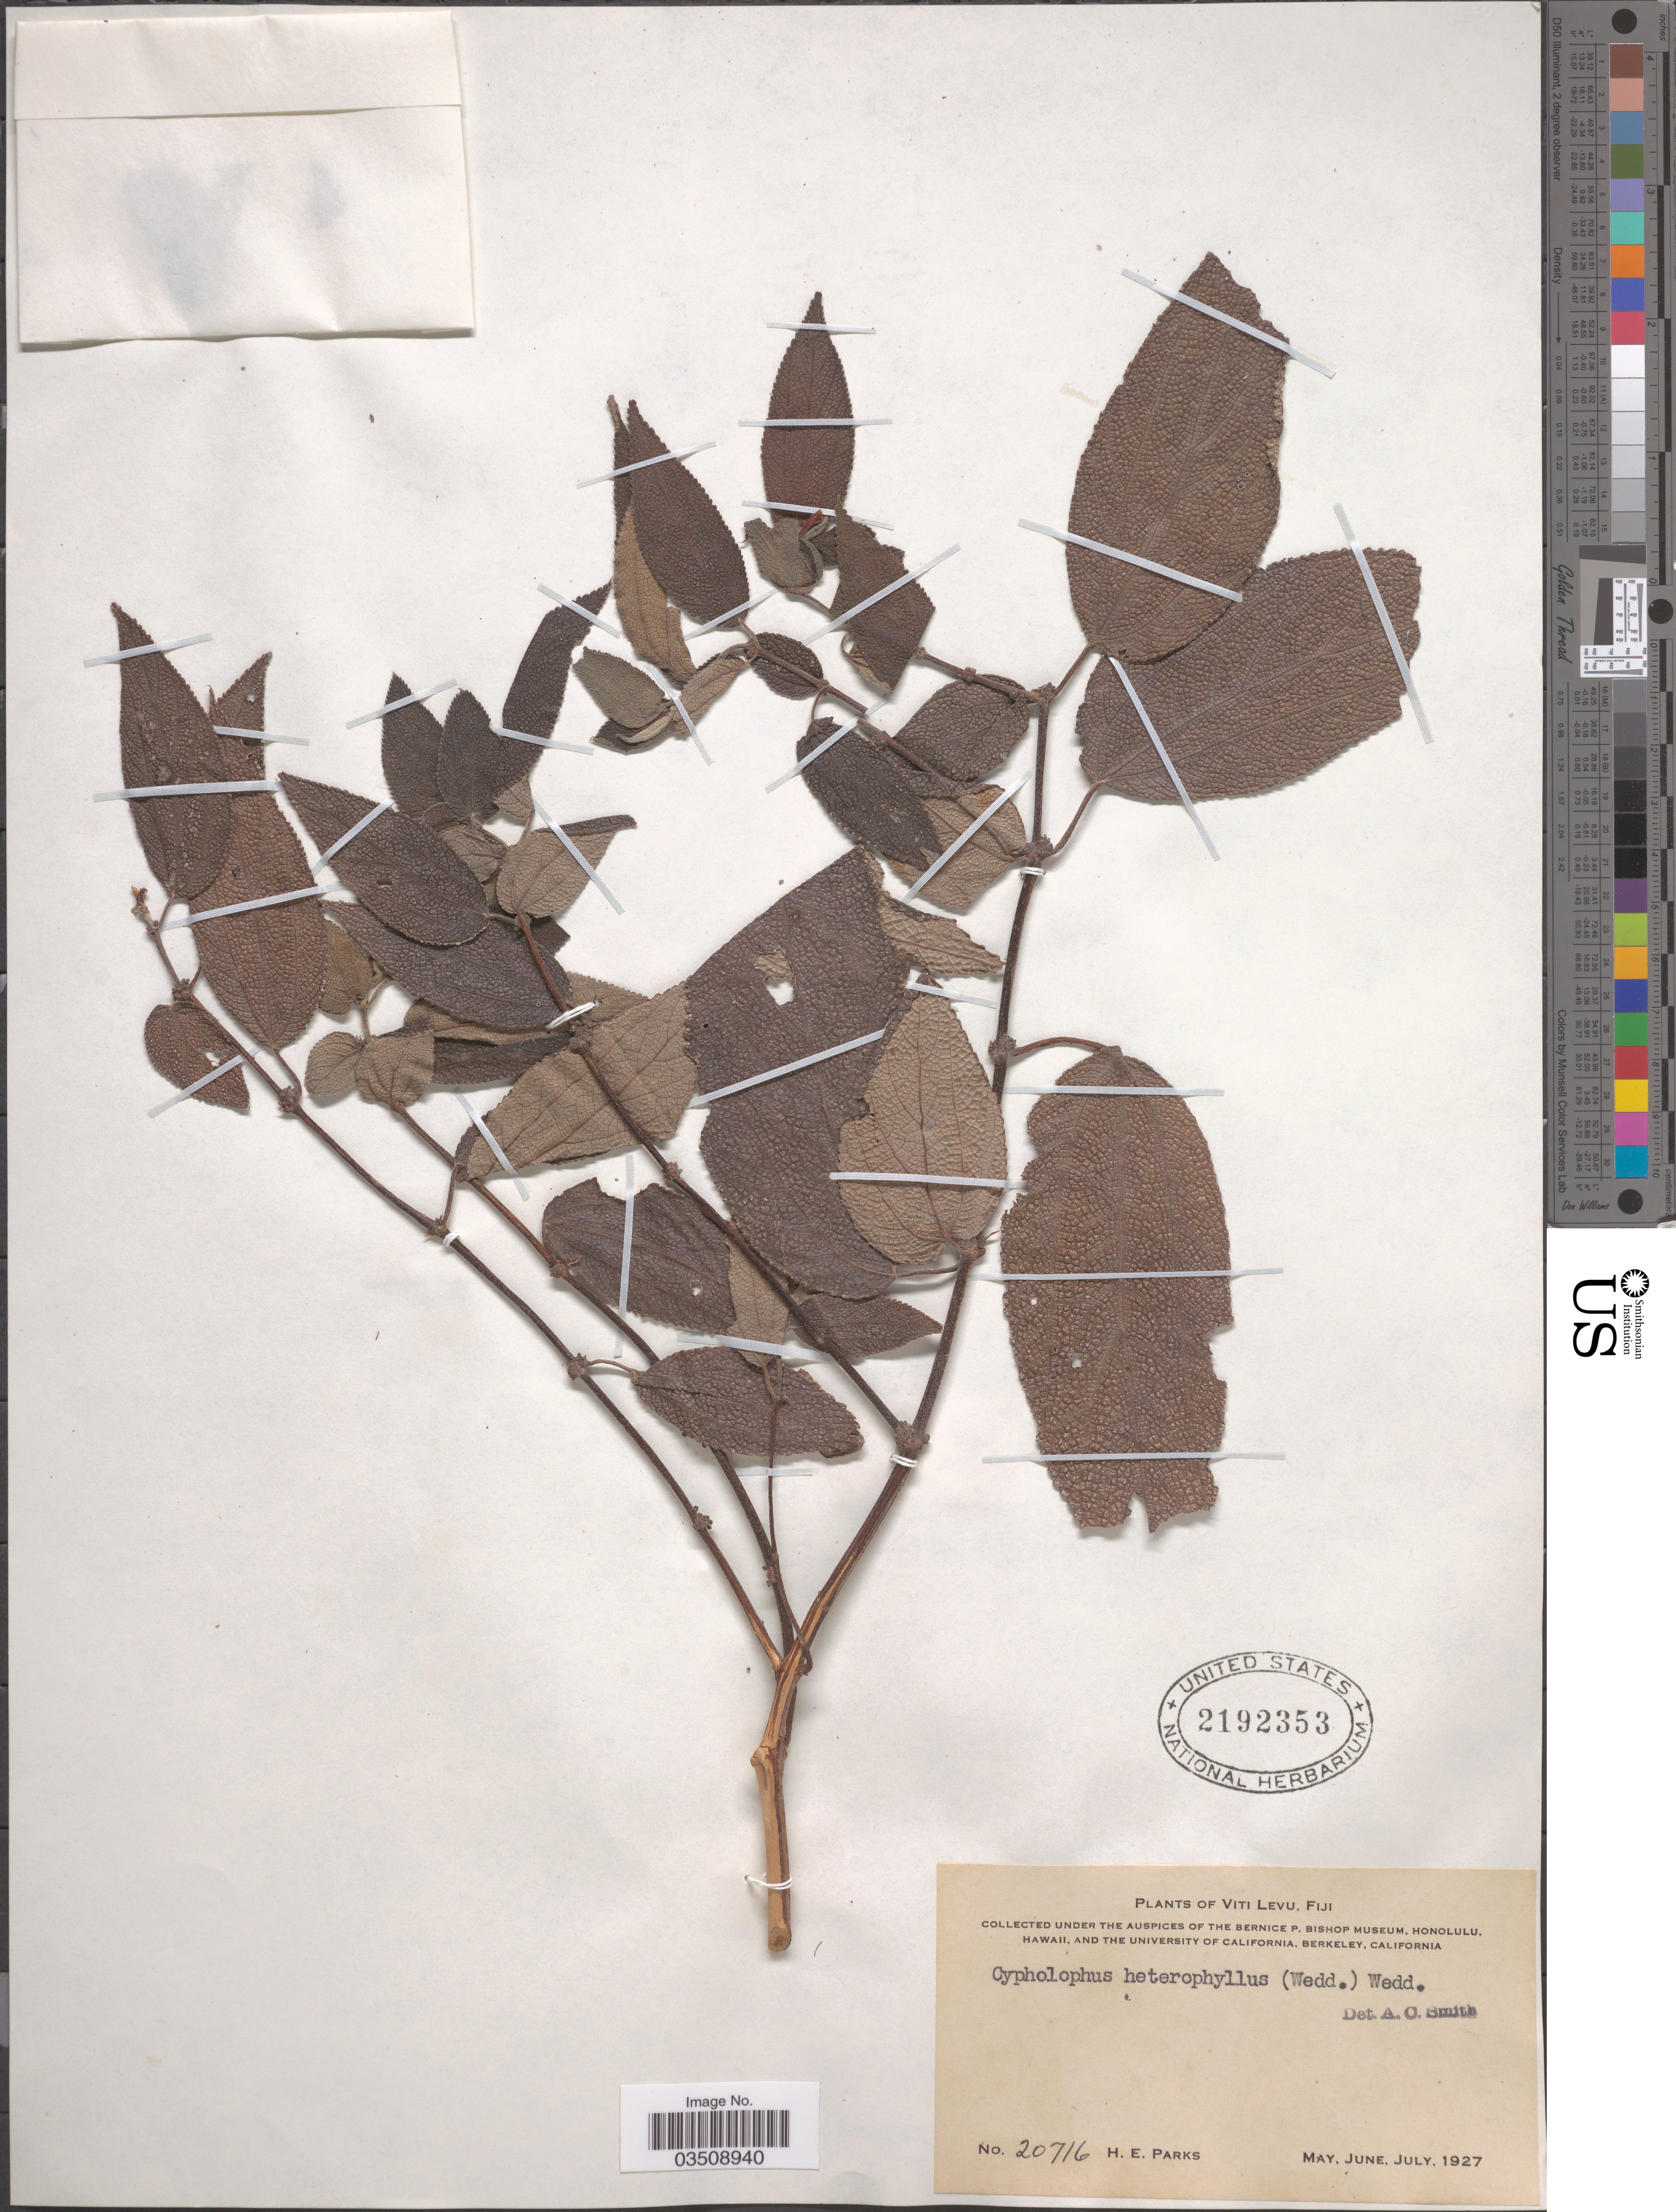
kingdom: Plantae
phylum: Tracheophyta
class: Magnoliopsida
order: Rosales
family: Urticaceae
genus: Cypholophus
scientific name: Cypholophus heterophyllus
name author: Wedd.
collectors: H. E. Parks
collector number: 20716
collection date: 1927-05/1927-07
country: Fiji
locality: Viti Levu.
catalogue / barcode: US 2192353